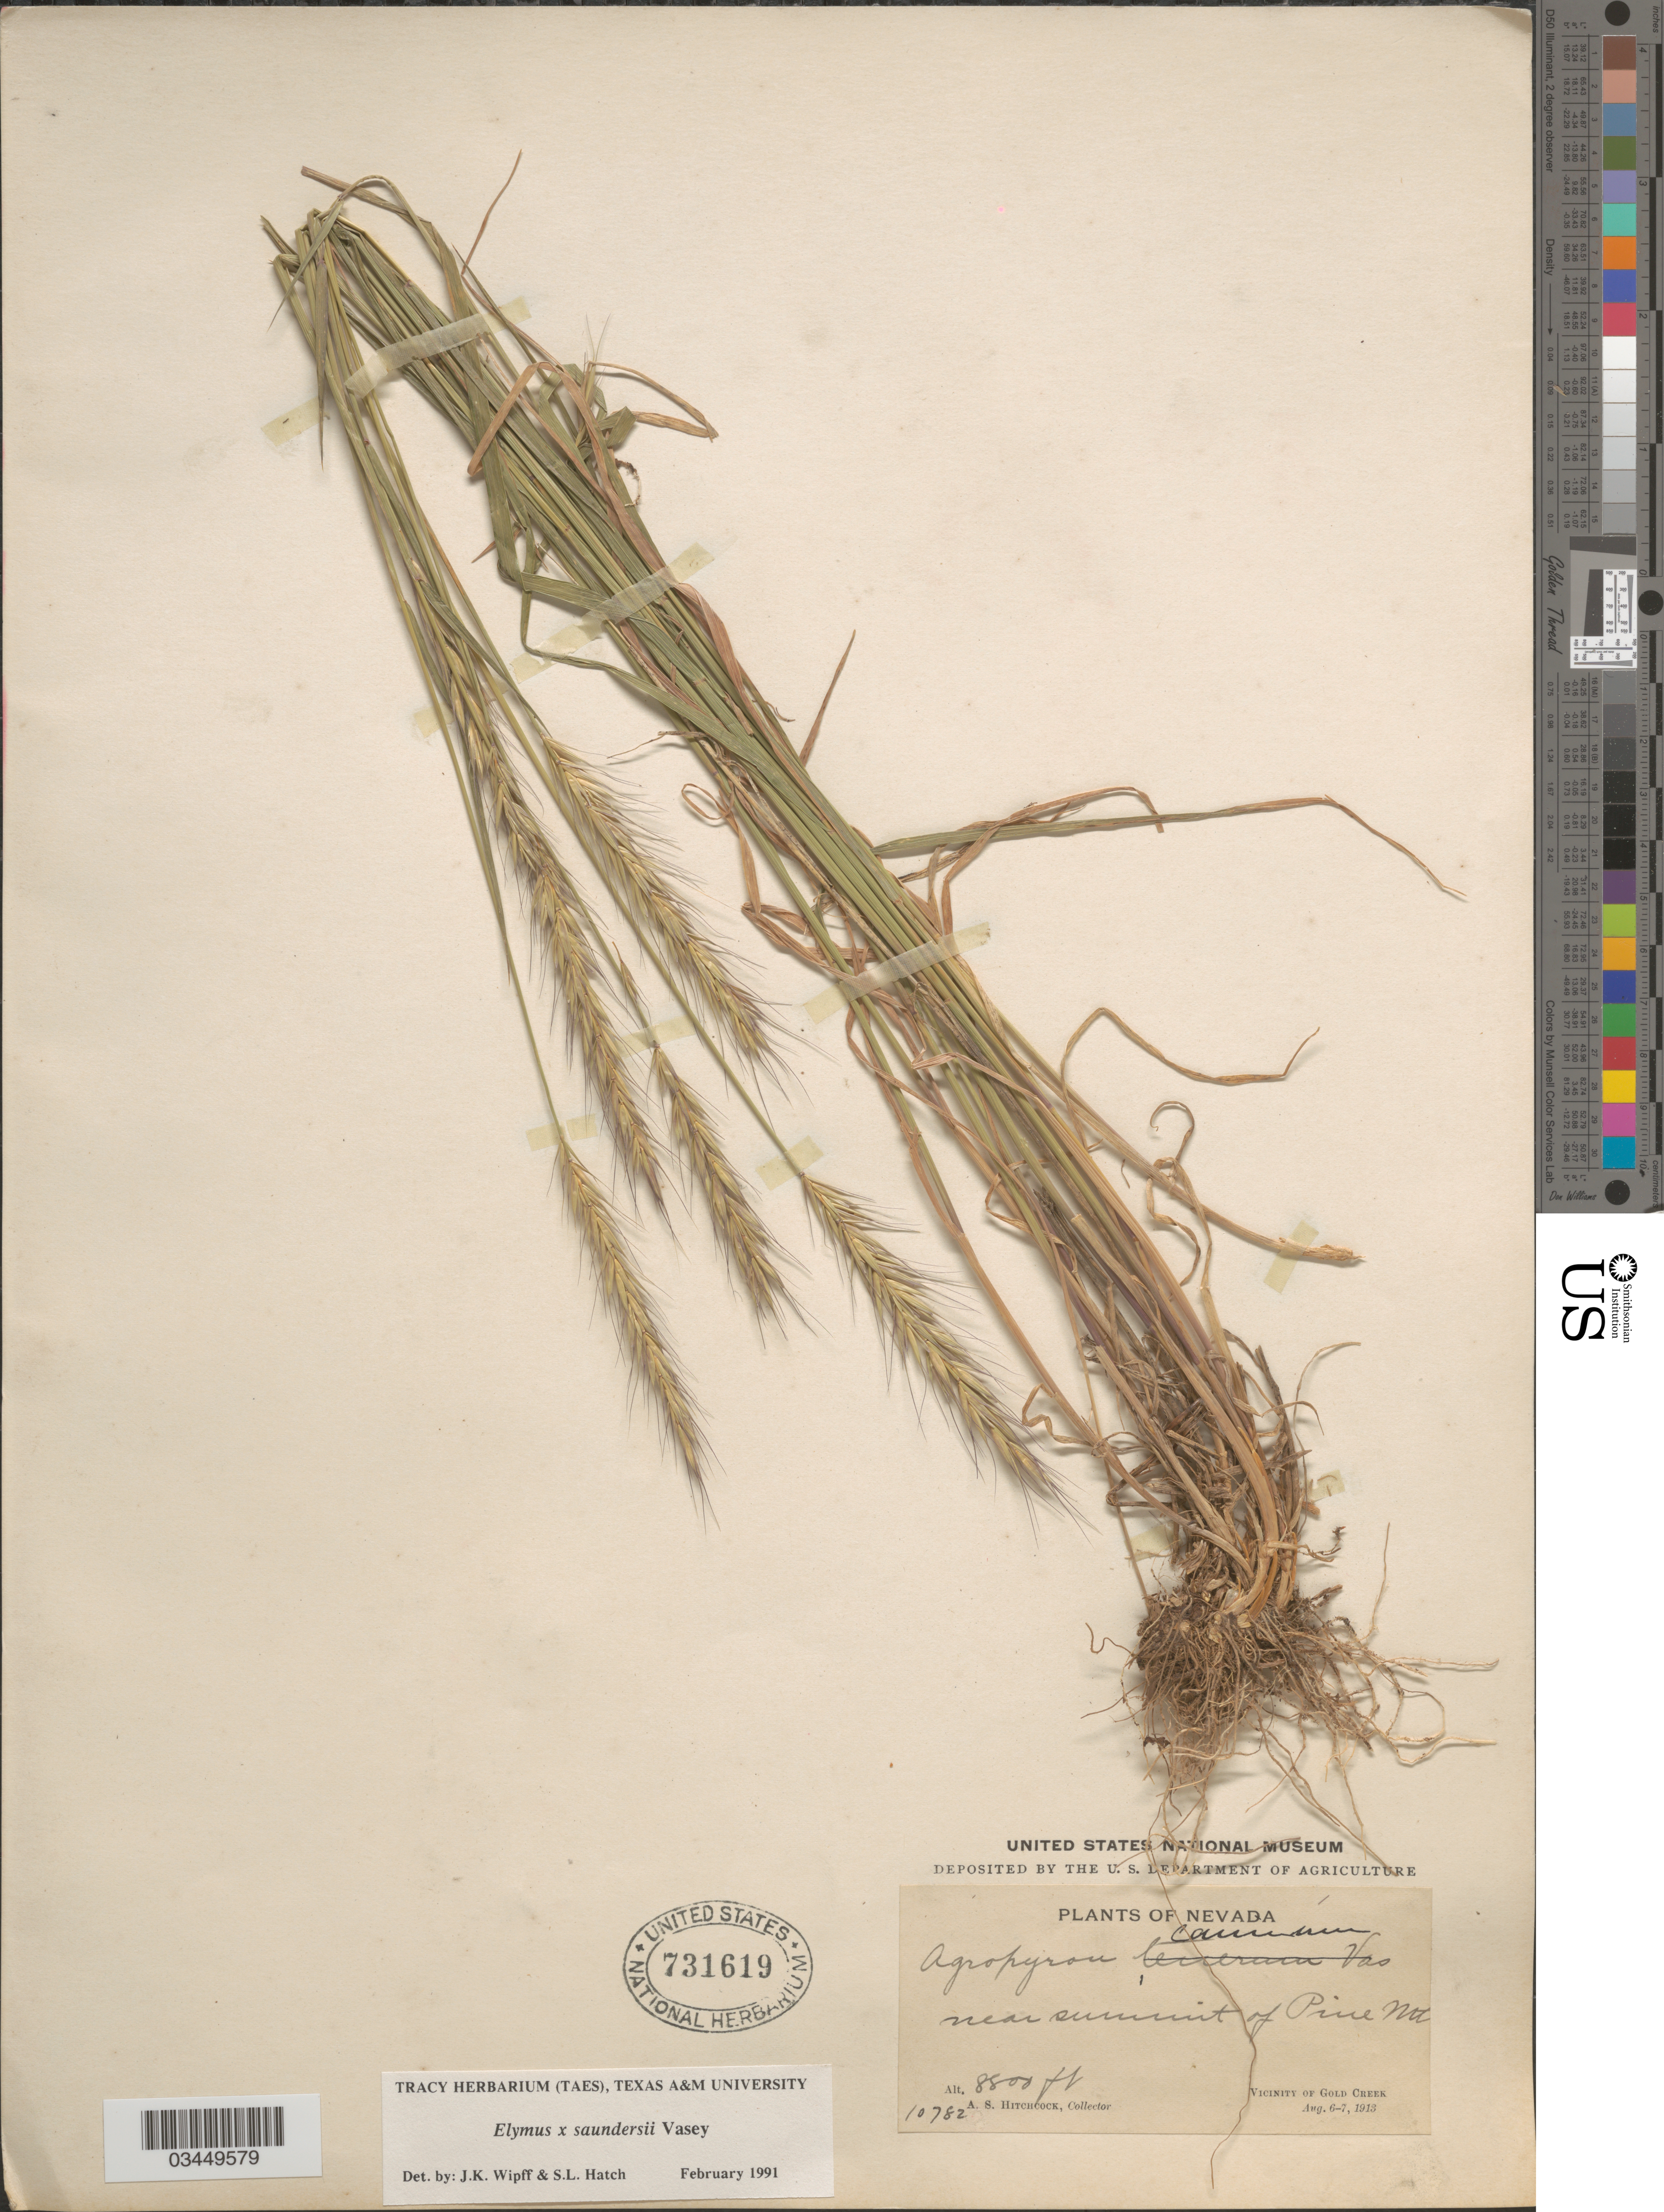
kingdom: Plantae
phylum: Tracheophyta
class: Liliopsida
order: Poales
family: Poaceae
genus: Elymus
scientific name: Elymus x saundersii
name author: Vasey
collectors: A. S. Hitchcock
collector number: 10782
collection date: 1913-08-06/1913-08-07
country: United States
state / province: Nevada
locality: Near summit of Pine Mt. Vicinity of Gold Creek.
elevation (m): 2682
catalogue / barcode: US 731619